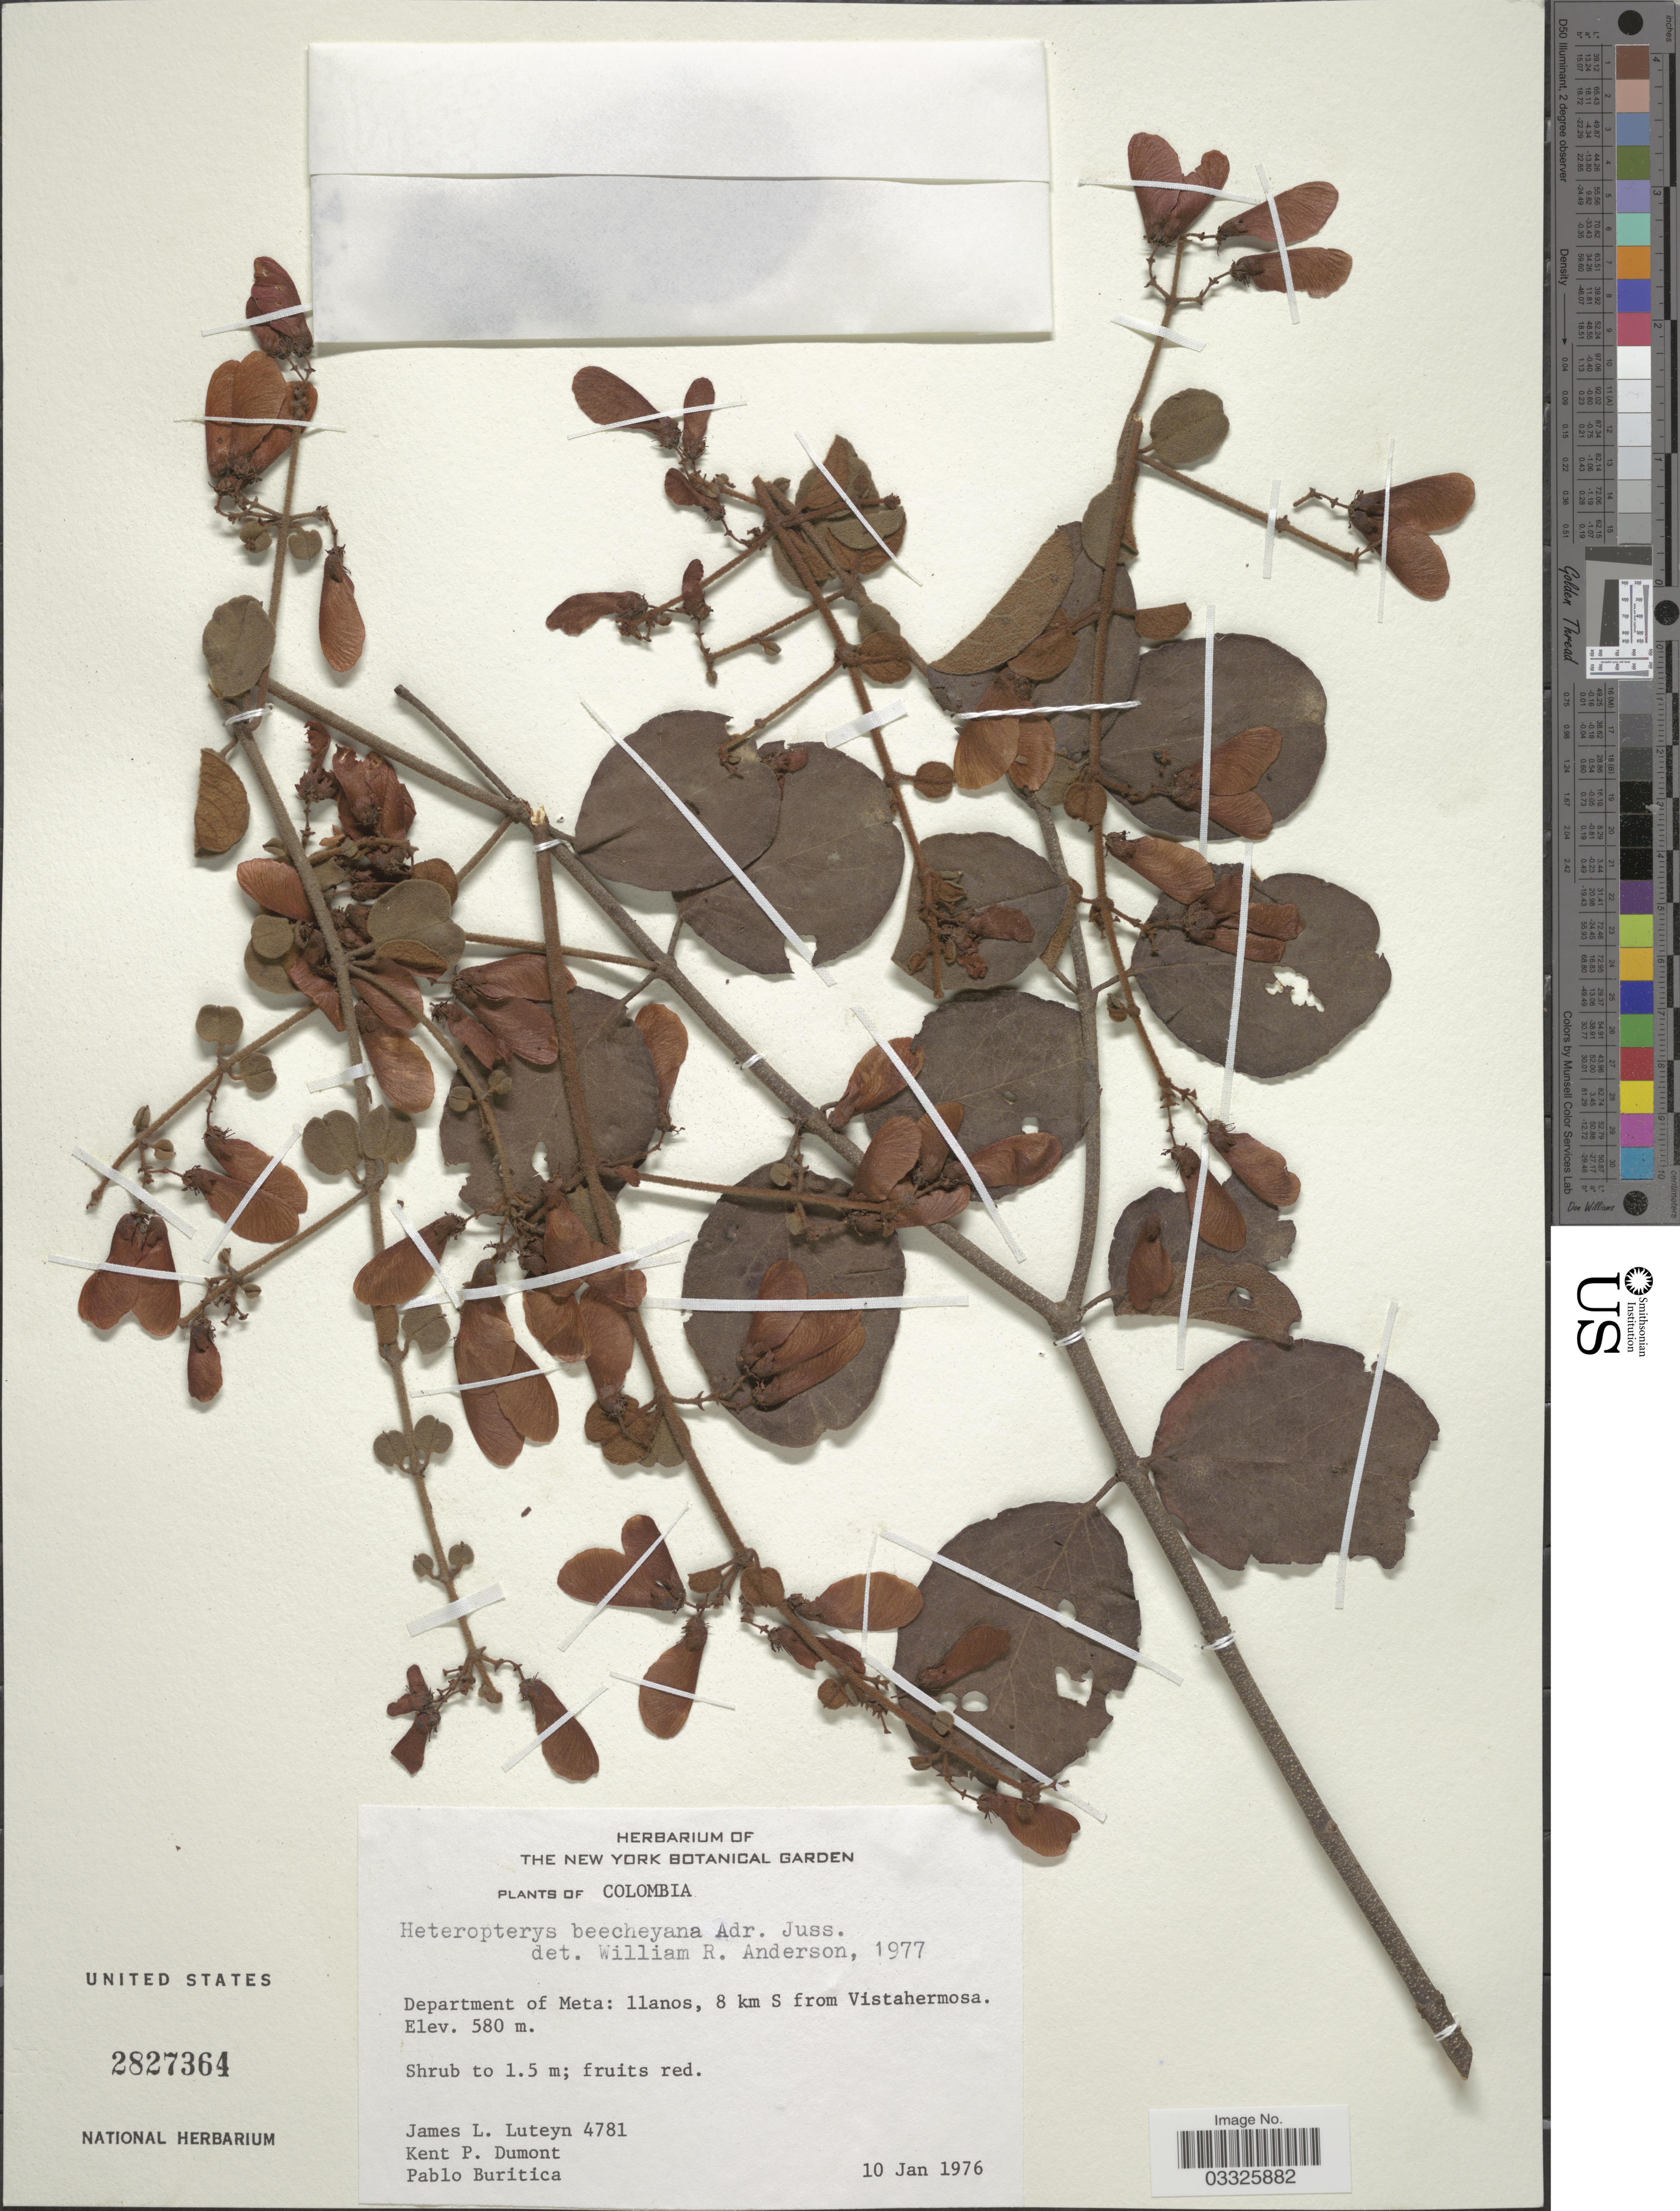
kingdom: Plantae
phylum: Tracheophyta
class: Magnoliopsida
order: Malpighiales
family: Malpighiaceae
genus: Heteropterys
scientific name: Heteropterys beecheyana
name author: A. Juss.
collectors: J. L. Luteyn, K. P. Dumont & P. Buritica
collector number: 4781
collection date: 1976-01-10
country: Colombia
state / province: Meta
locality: Department of Meta: llanos, 8 km S from Vistahermosa.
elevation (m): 580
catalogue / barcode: US 2827364